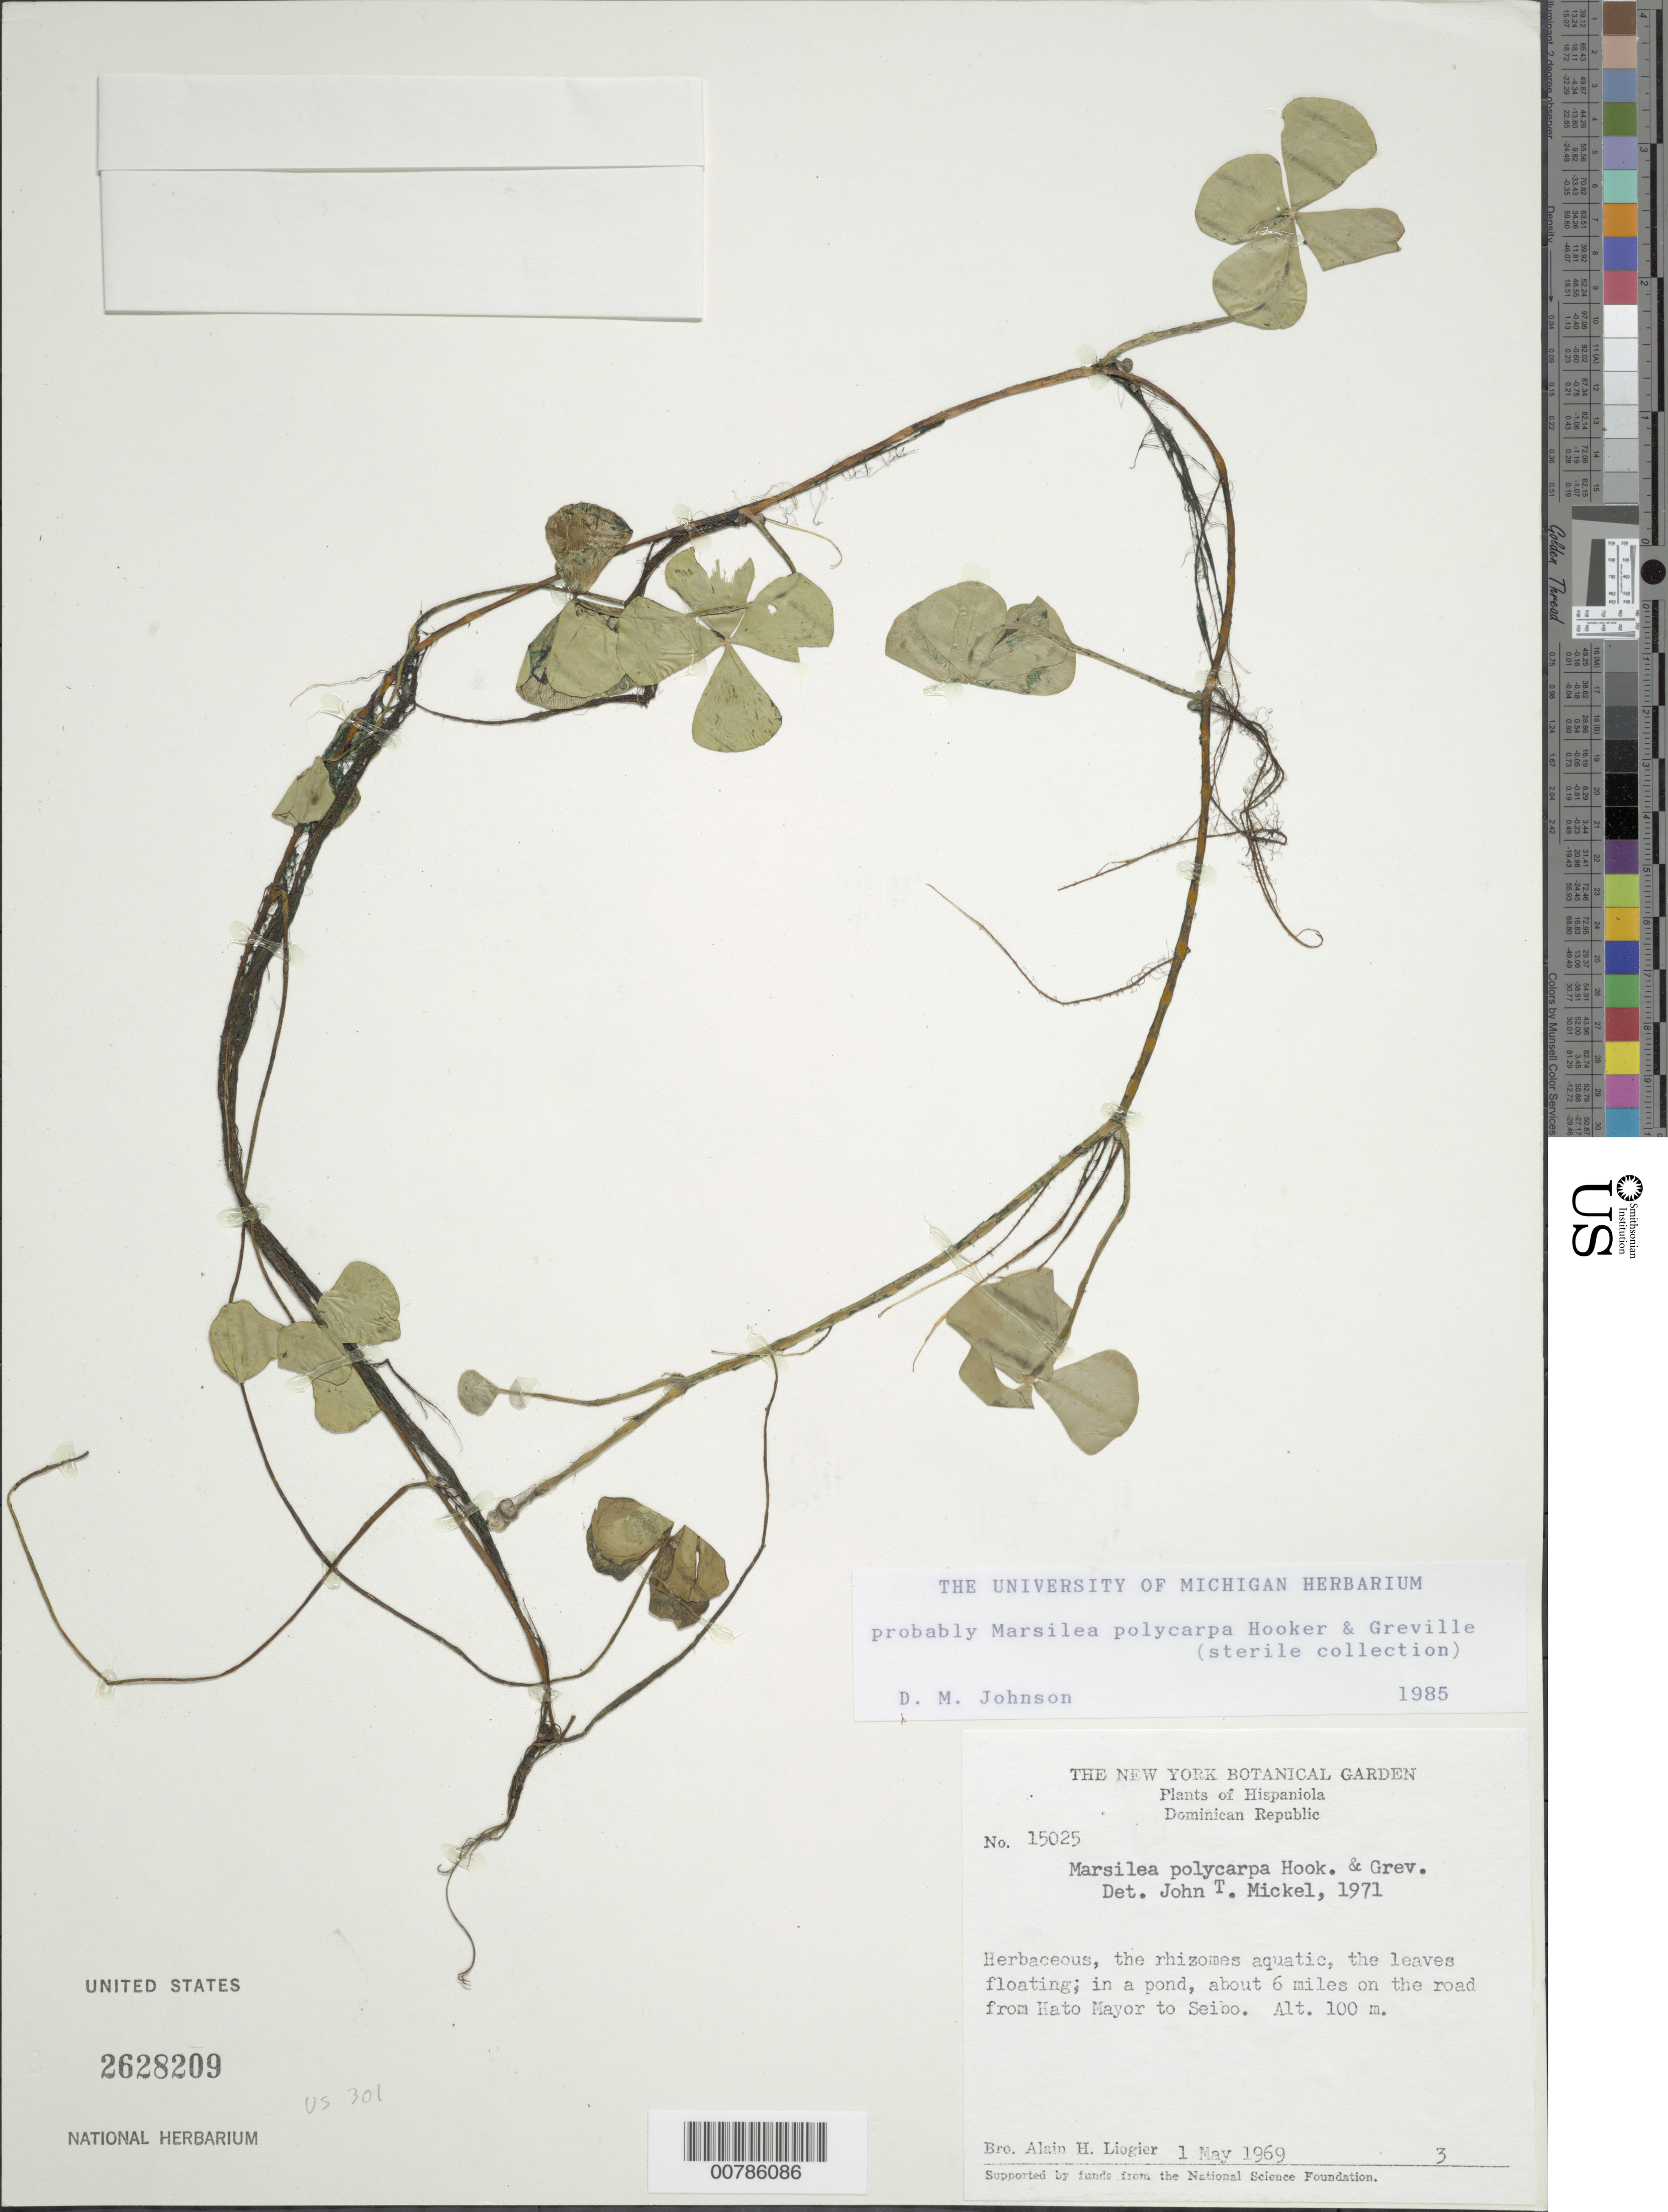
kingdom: Plantae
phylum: Tracheophyta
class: Polypodiopsida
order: Salviniales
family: Marsileaceae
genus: Marsilea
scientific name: Marsilea polycarpa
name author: Hook. & Grev.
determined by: Johnson, D. M.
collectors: A. H. Liogier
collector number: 15025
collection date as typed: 01 May 1969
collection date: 1969-05-01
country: Dominican Republic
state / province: El Seibo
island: Hispaniola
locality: Hato Mayor to Seibo, 6 miles along road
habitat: In a pond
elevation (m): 100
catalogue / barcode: US 2628209